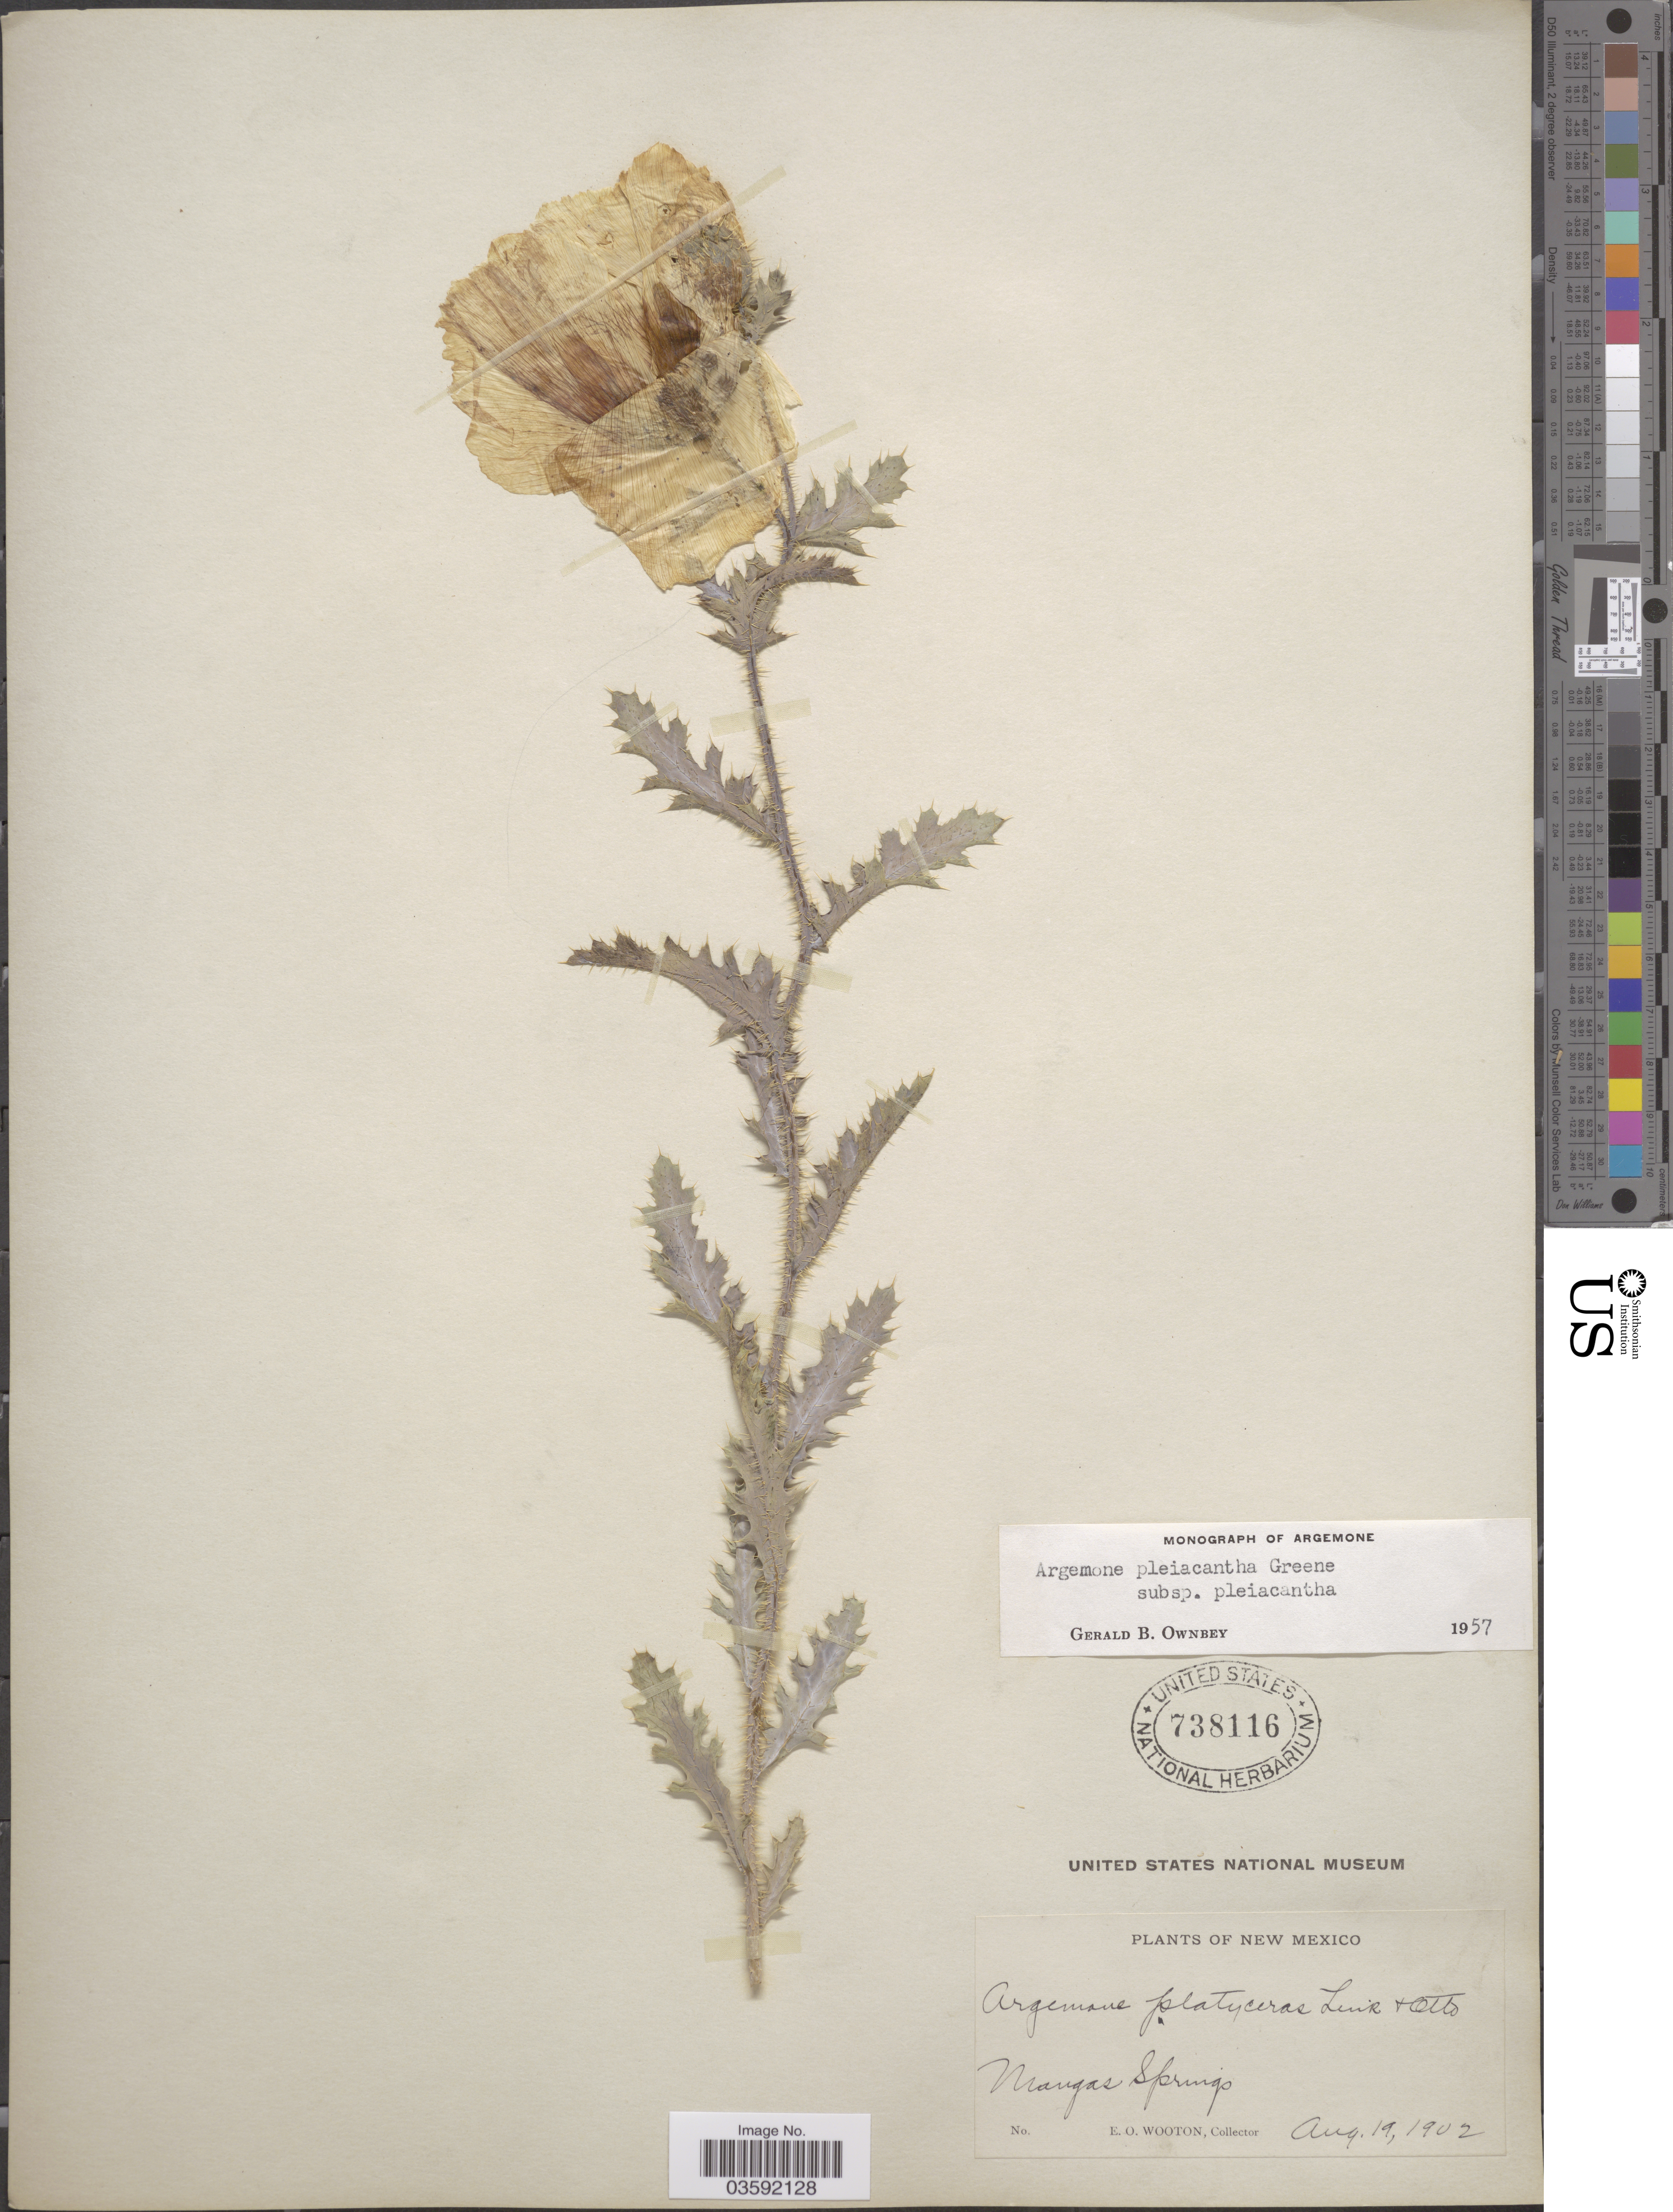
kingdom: Plantae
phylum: Tracheophyta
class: Magnoliopsida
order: Ranunculales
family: Papaveraceae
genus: Argemone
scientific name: Argemone pleiacantha subsp. pleiacantha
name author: Greene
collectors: E. O. Wooton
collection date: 1902-08-19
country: United States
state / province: New Mexico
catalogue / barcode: US 738116